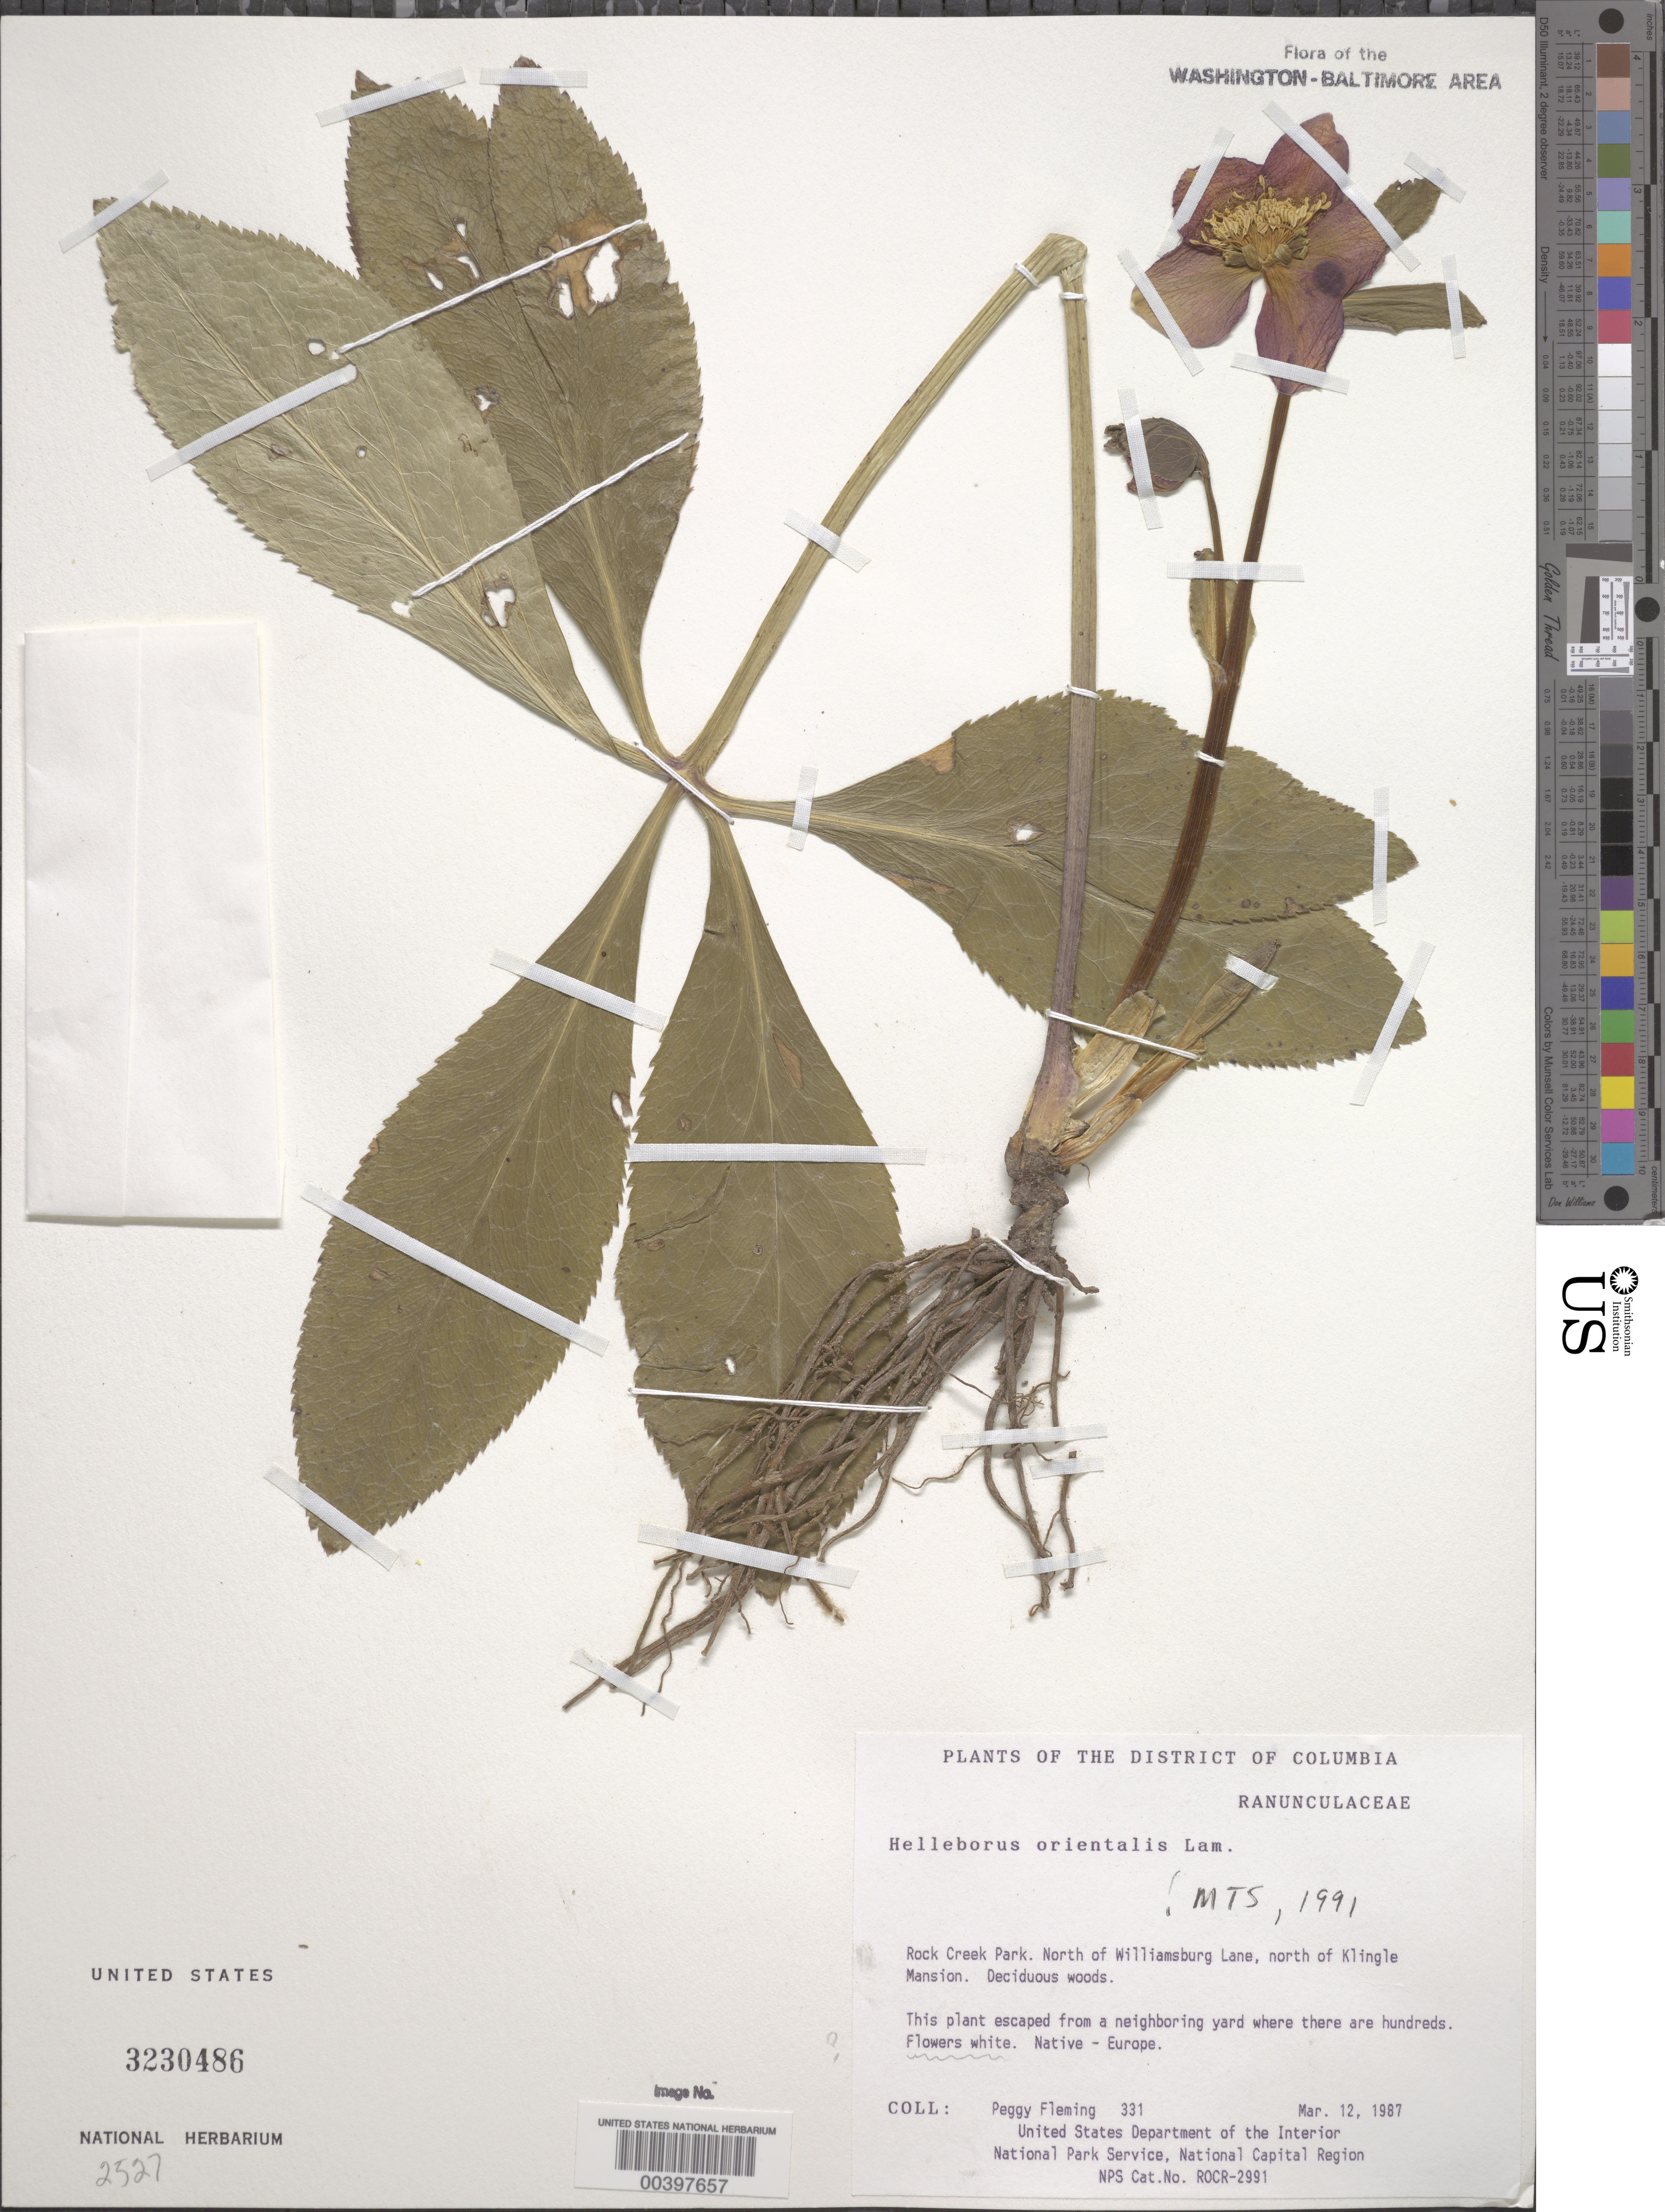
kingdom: Plantae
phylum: Tracheophyta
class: Magnoliopsida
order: Ranunculales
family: Ranunculaceae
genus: Helleborus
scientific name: Helleborus orientalis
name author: Lam.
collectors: P. Fleming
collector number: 331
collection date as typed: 12 Mar 1987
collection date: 1987-03-12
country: United States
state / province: District of Columbia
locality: Rock Creek Park, N of Williamsburg Lane, N of Klingle Mansion Rock Creek Park and Vicinity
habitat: Deciduous woods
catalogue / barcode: US 3230486